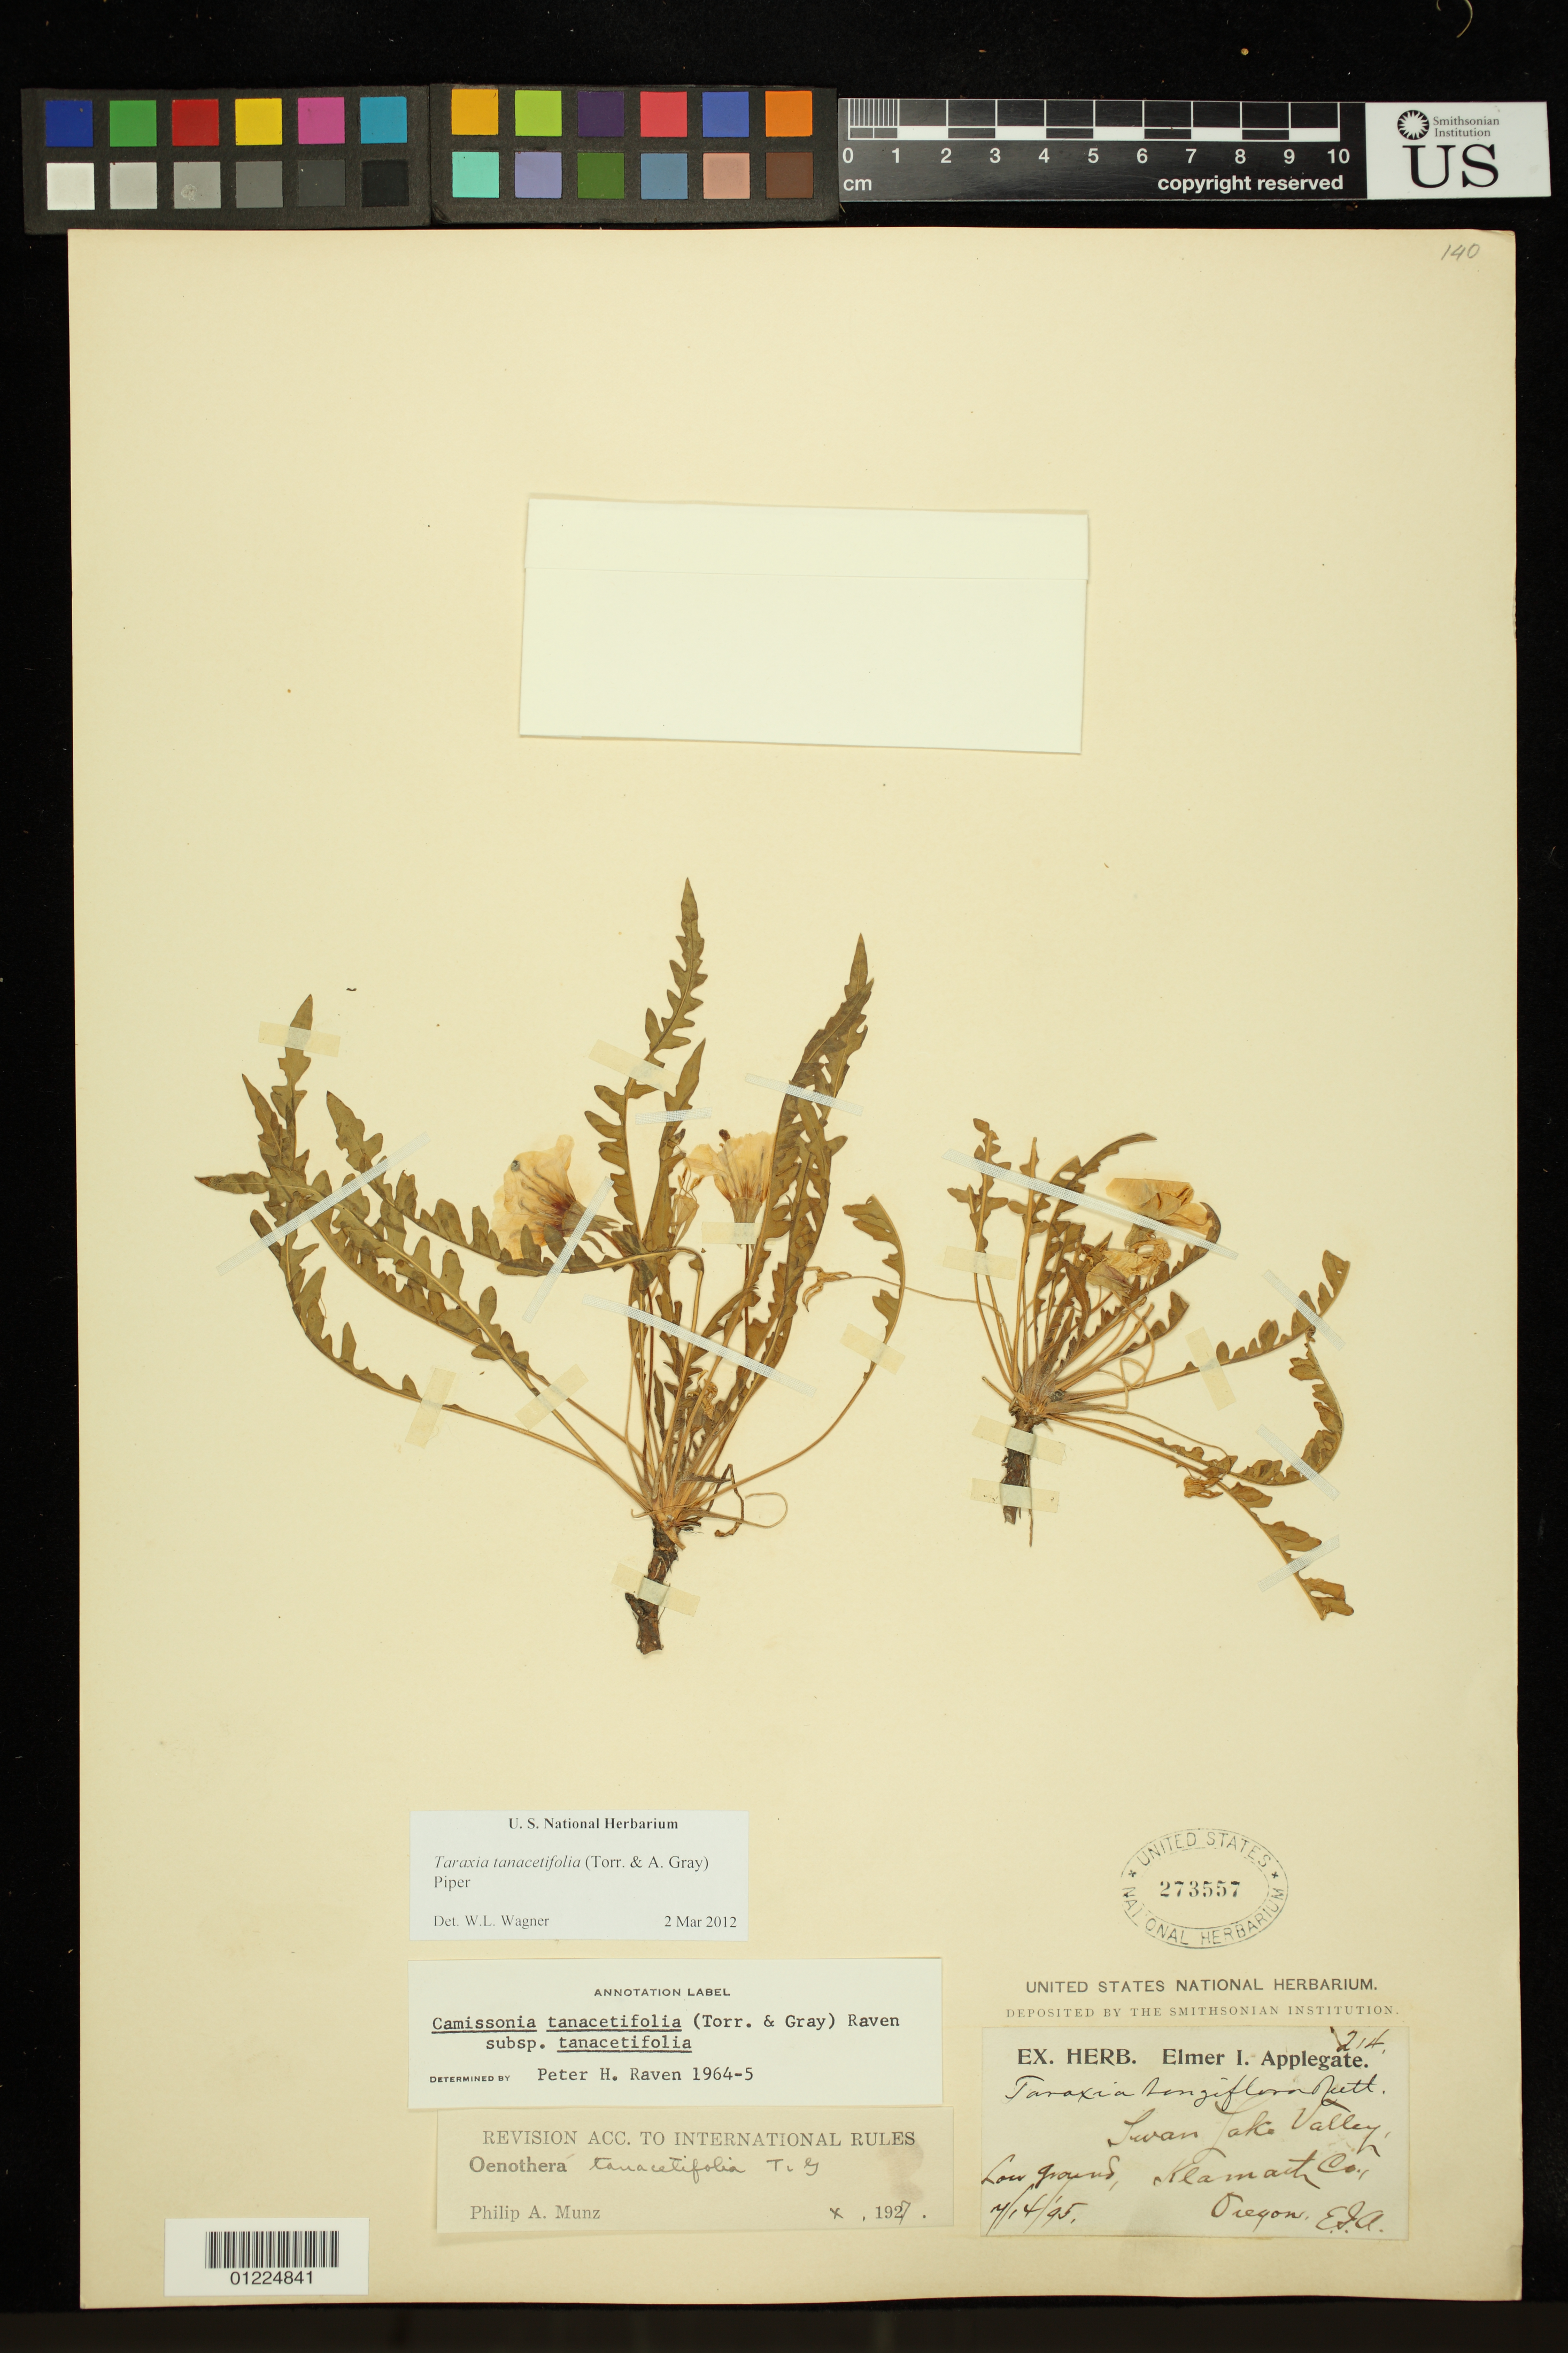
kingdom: Plantae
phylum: Tracheophyta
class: Magnoliopsida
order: Myrtales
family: Onagraceae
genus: Taraxia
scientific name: Taraxia tanacetifolia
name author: (Torr. & A. Gray) Piper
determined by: Wagner, W. L., (BOT), Smithsonian Institution - National Museum of Natural History (UNITED STATES)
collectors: E. I. Applegate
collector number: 214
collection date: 1895-07-14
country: United States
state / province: Oregon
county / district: Klamath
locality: Swan Lake Valley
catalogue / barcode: US 273557